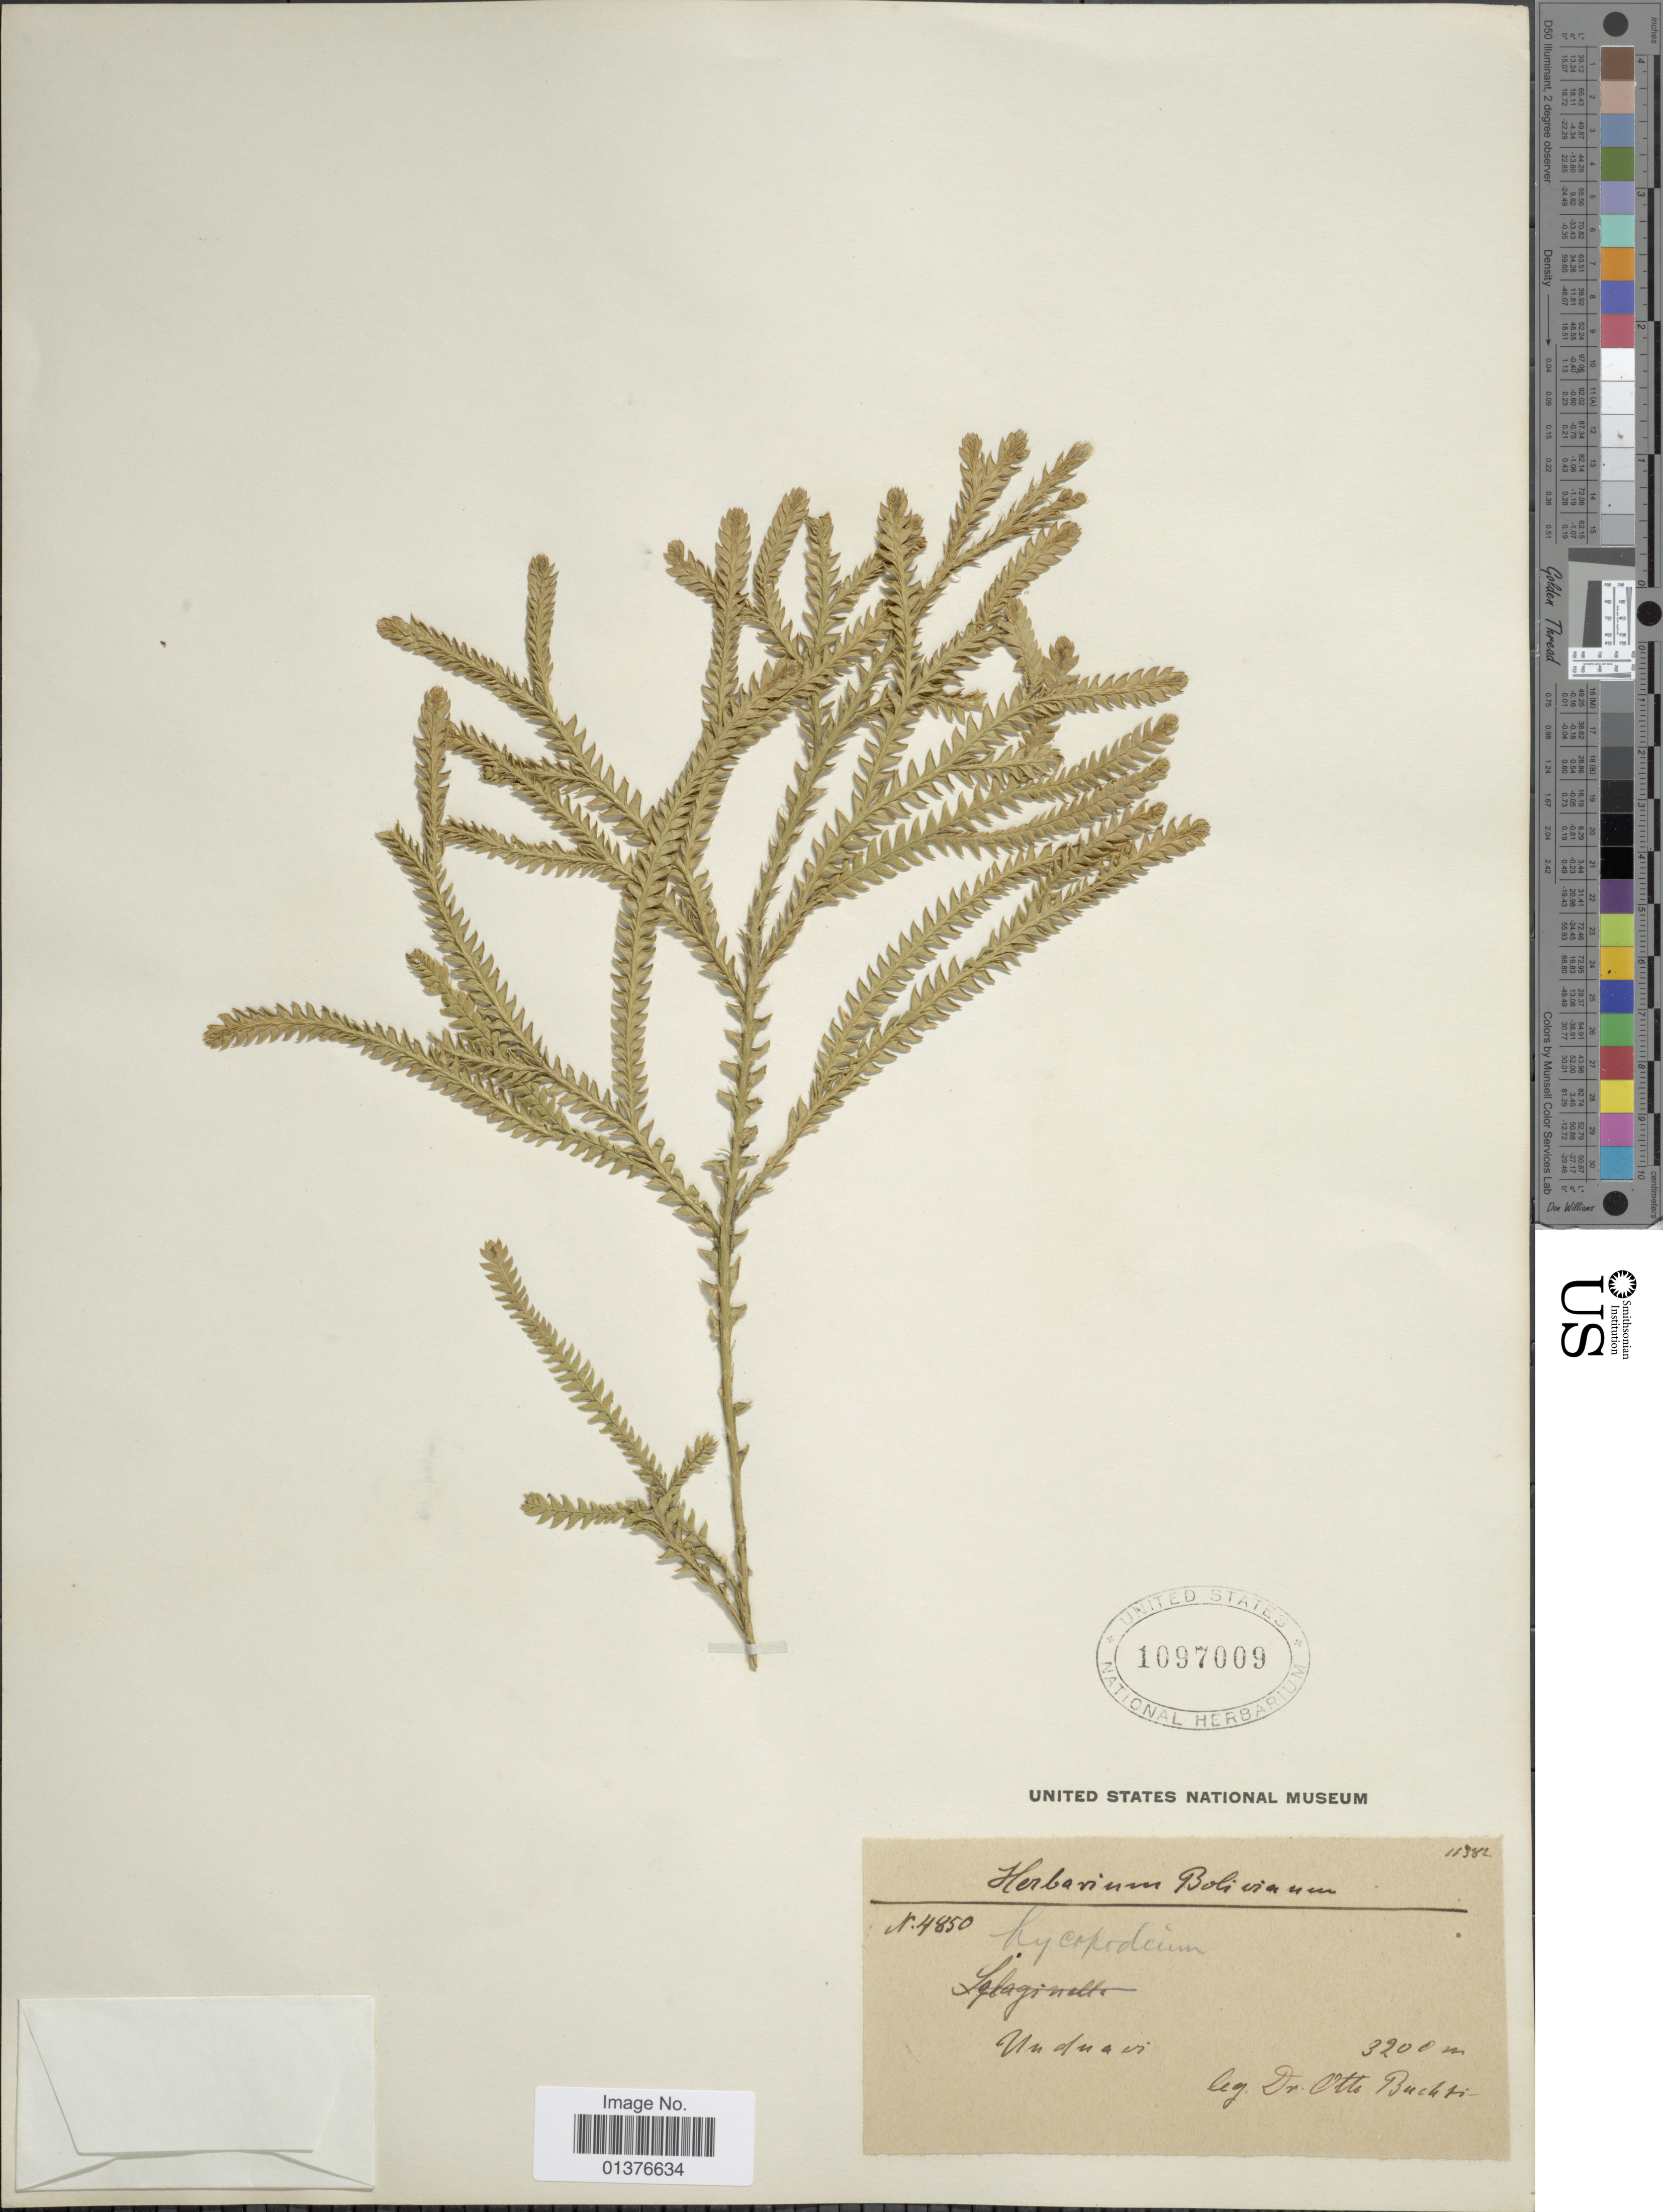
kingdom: Plantae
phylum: Tracheophyta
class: Lycopodiopsida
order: Lycopodiales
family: Lycopodiaceae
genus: Diphasium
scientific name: Diphasium jussiaei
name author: (Desv.) C. Presl ex Rothm.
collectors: O. Buchtien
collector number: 4850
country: Bolivia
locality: Unduavi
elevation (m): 3200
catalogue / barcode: US 1097009